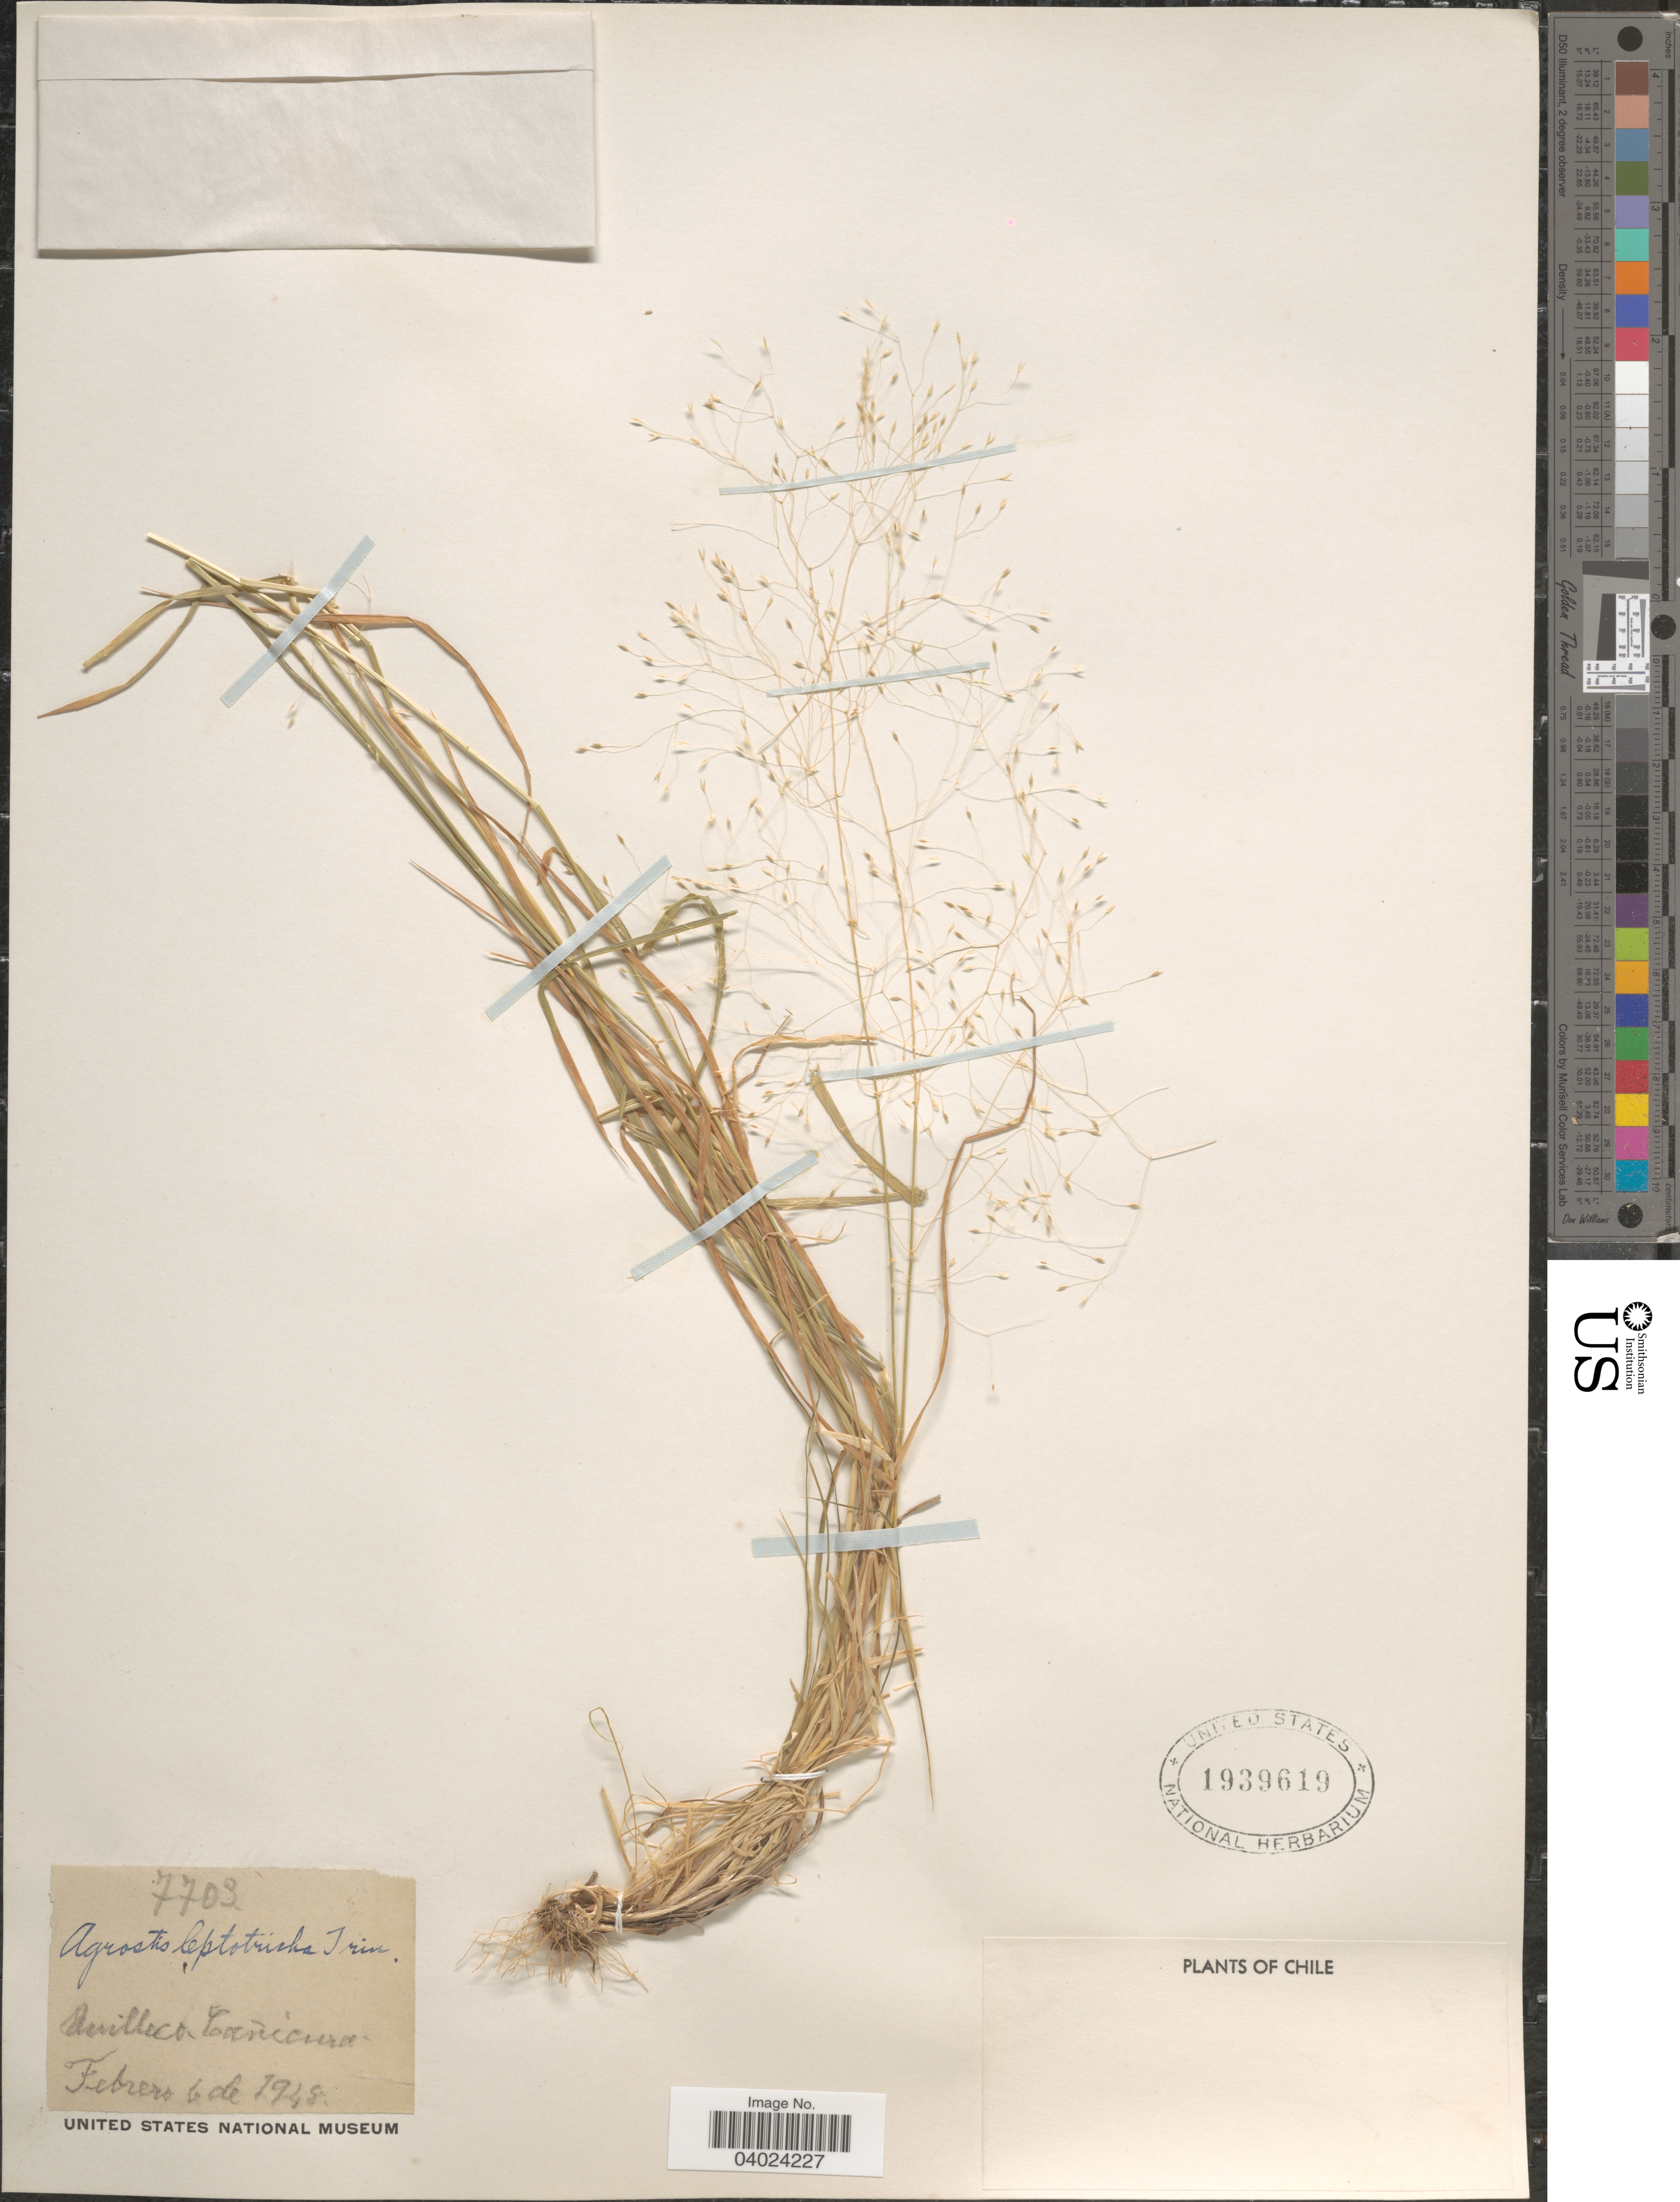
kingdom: Plantae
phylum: Tracheophyta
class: Liliopsida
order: Poales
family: Poaceae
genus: Agrostis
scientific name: Agrostis leptotricha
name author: É. Desv.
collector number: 7703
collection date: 1948-02-06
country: Chile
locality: Quilleco Canicura.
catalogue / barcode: US 1939619